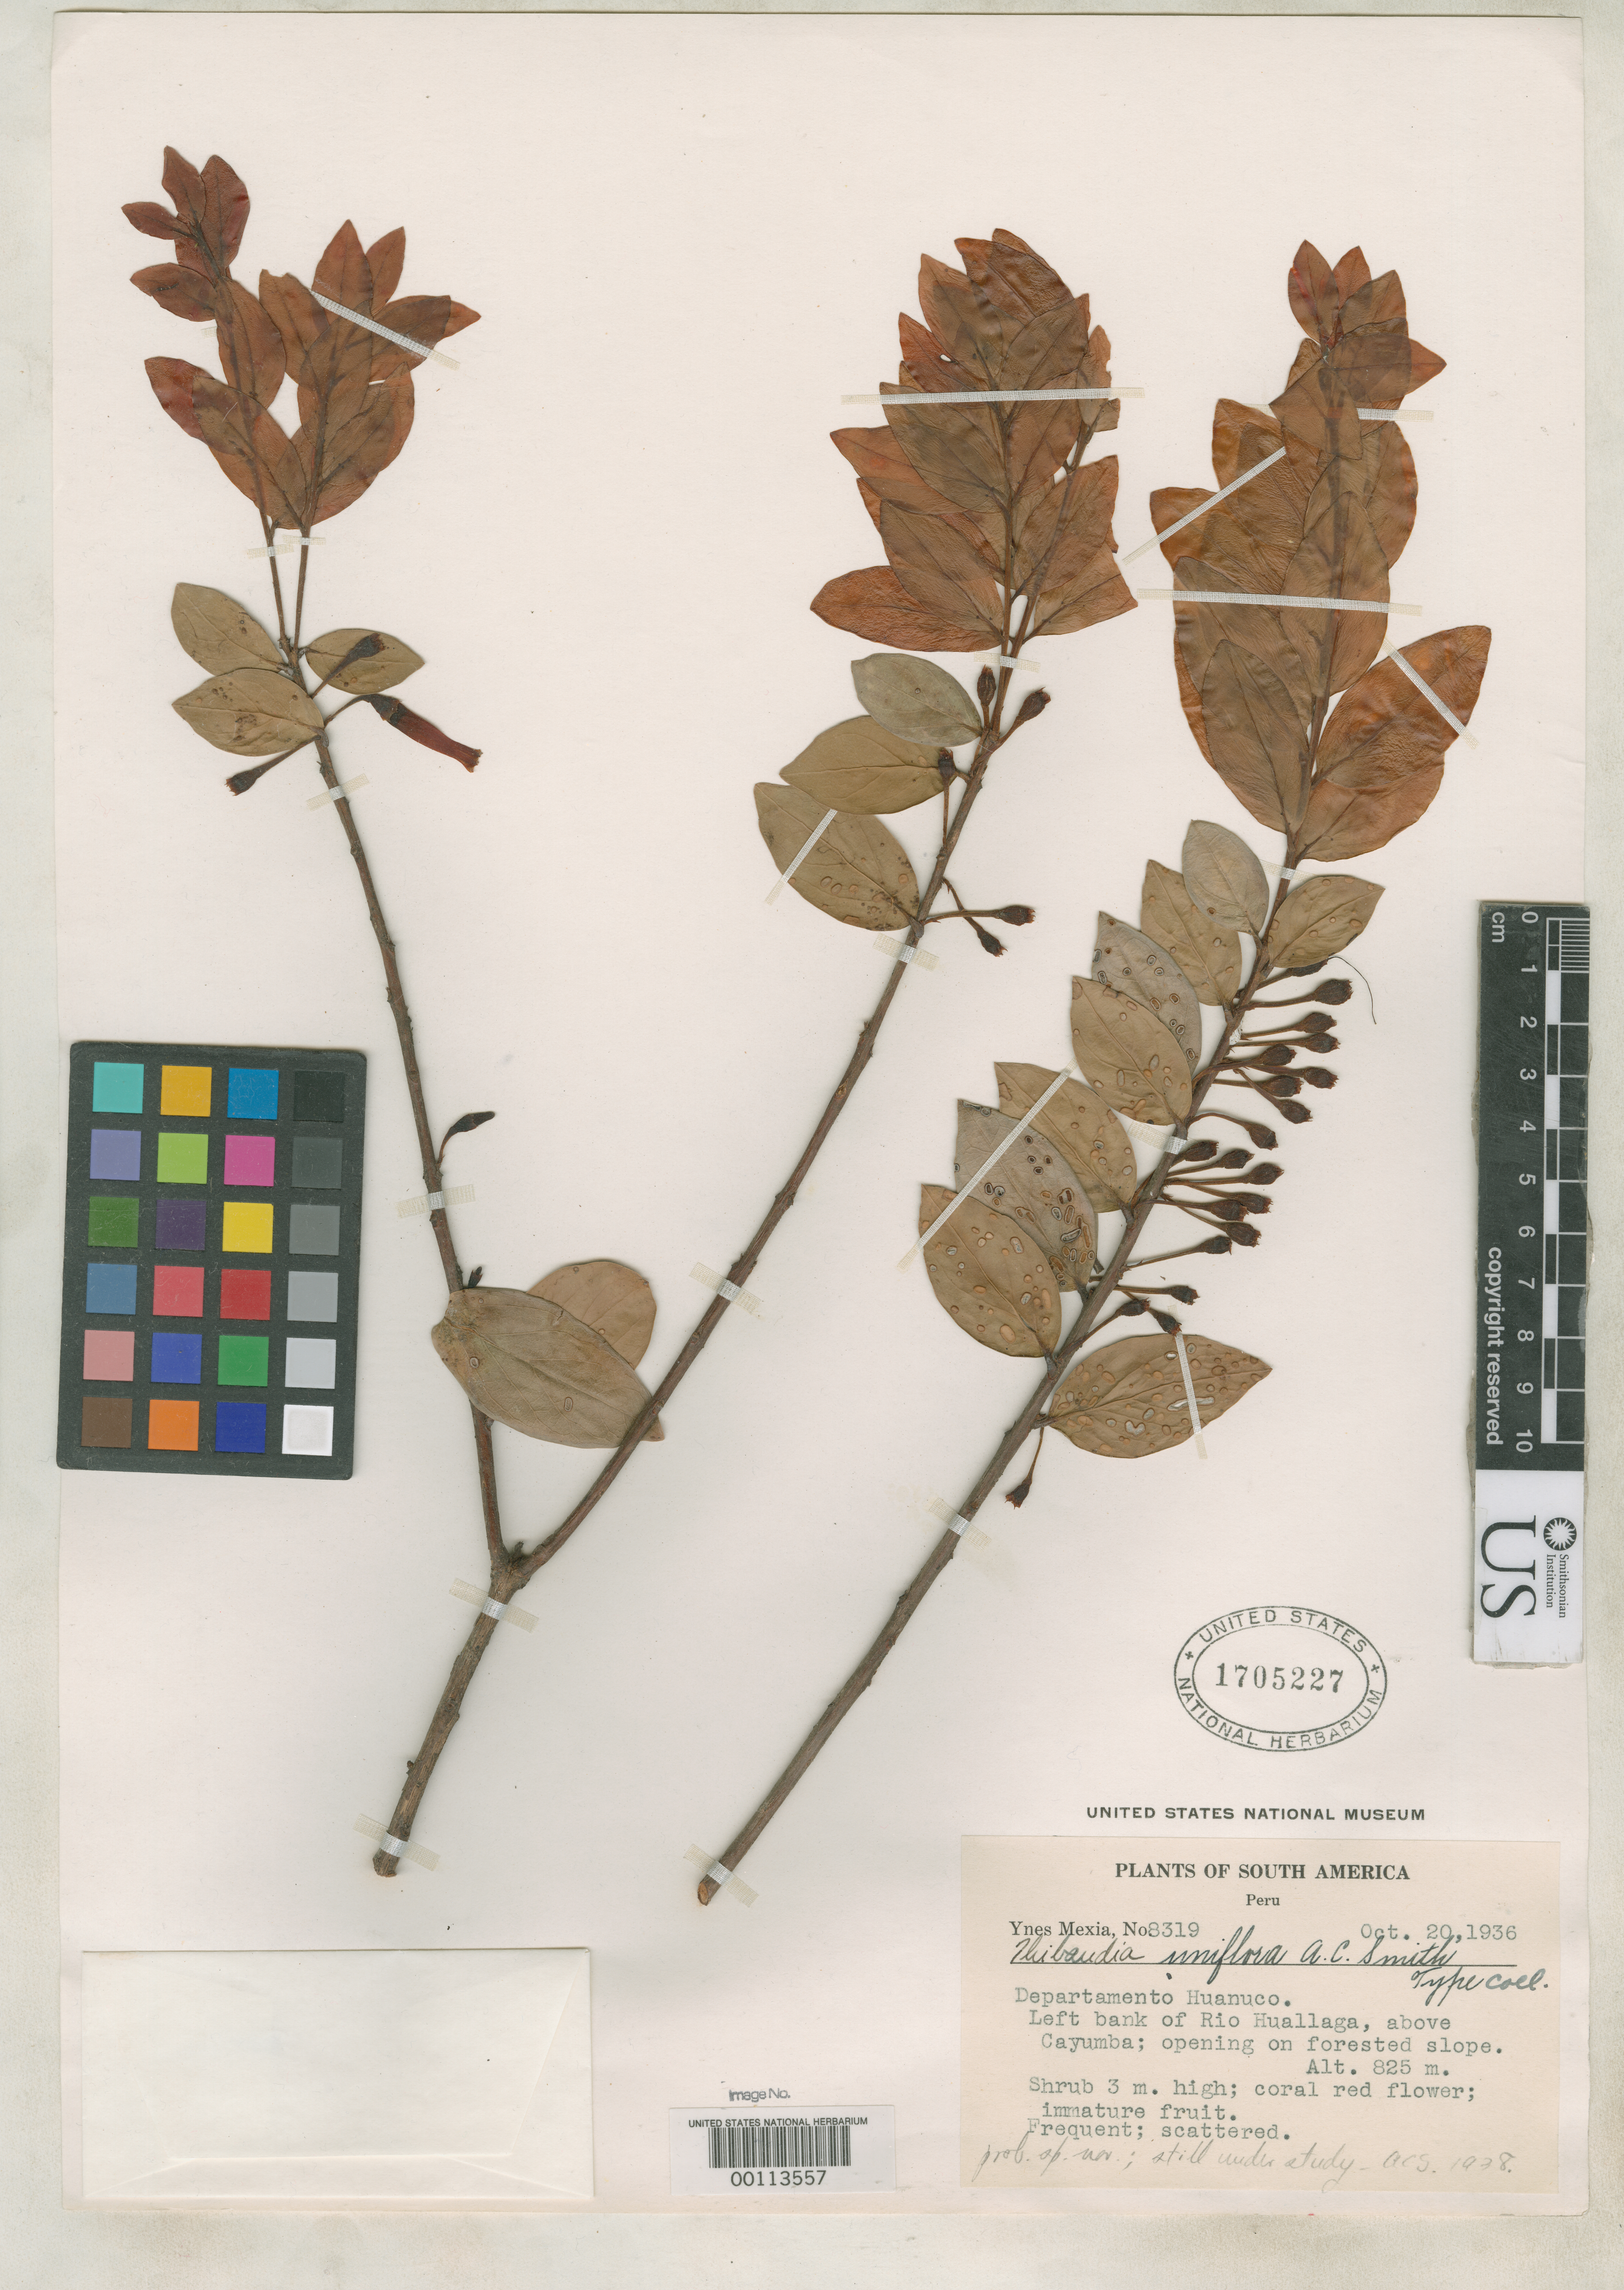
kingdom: Plantae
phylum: Tracheophyta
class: Magnoliopsida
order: Ericales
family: Ericaceae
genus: Thibaudia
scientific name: Thibaudia uniflora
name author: A.C. Sm.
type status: Isotype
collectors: Y. Mexia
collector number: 8319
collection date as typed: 20 Oct 1936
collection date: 1936-10-20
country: Peru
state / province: Huánuco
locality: Río Huallaga above Cayumba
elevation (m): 825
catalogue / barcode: US 1705227